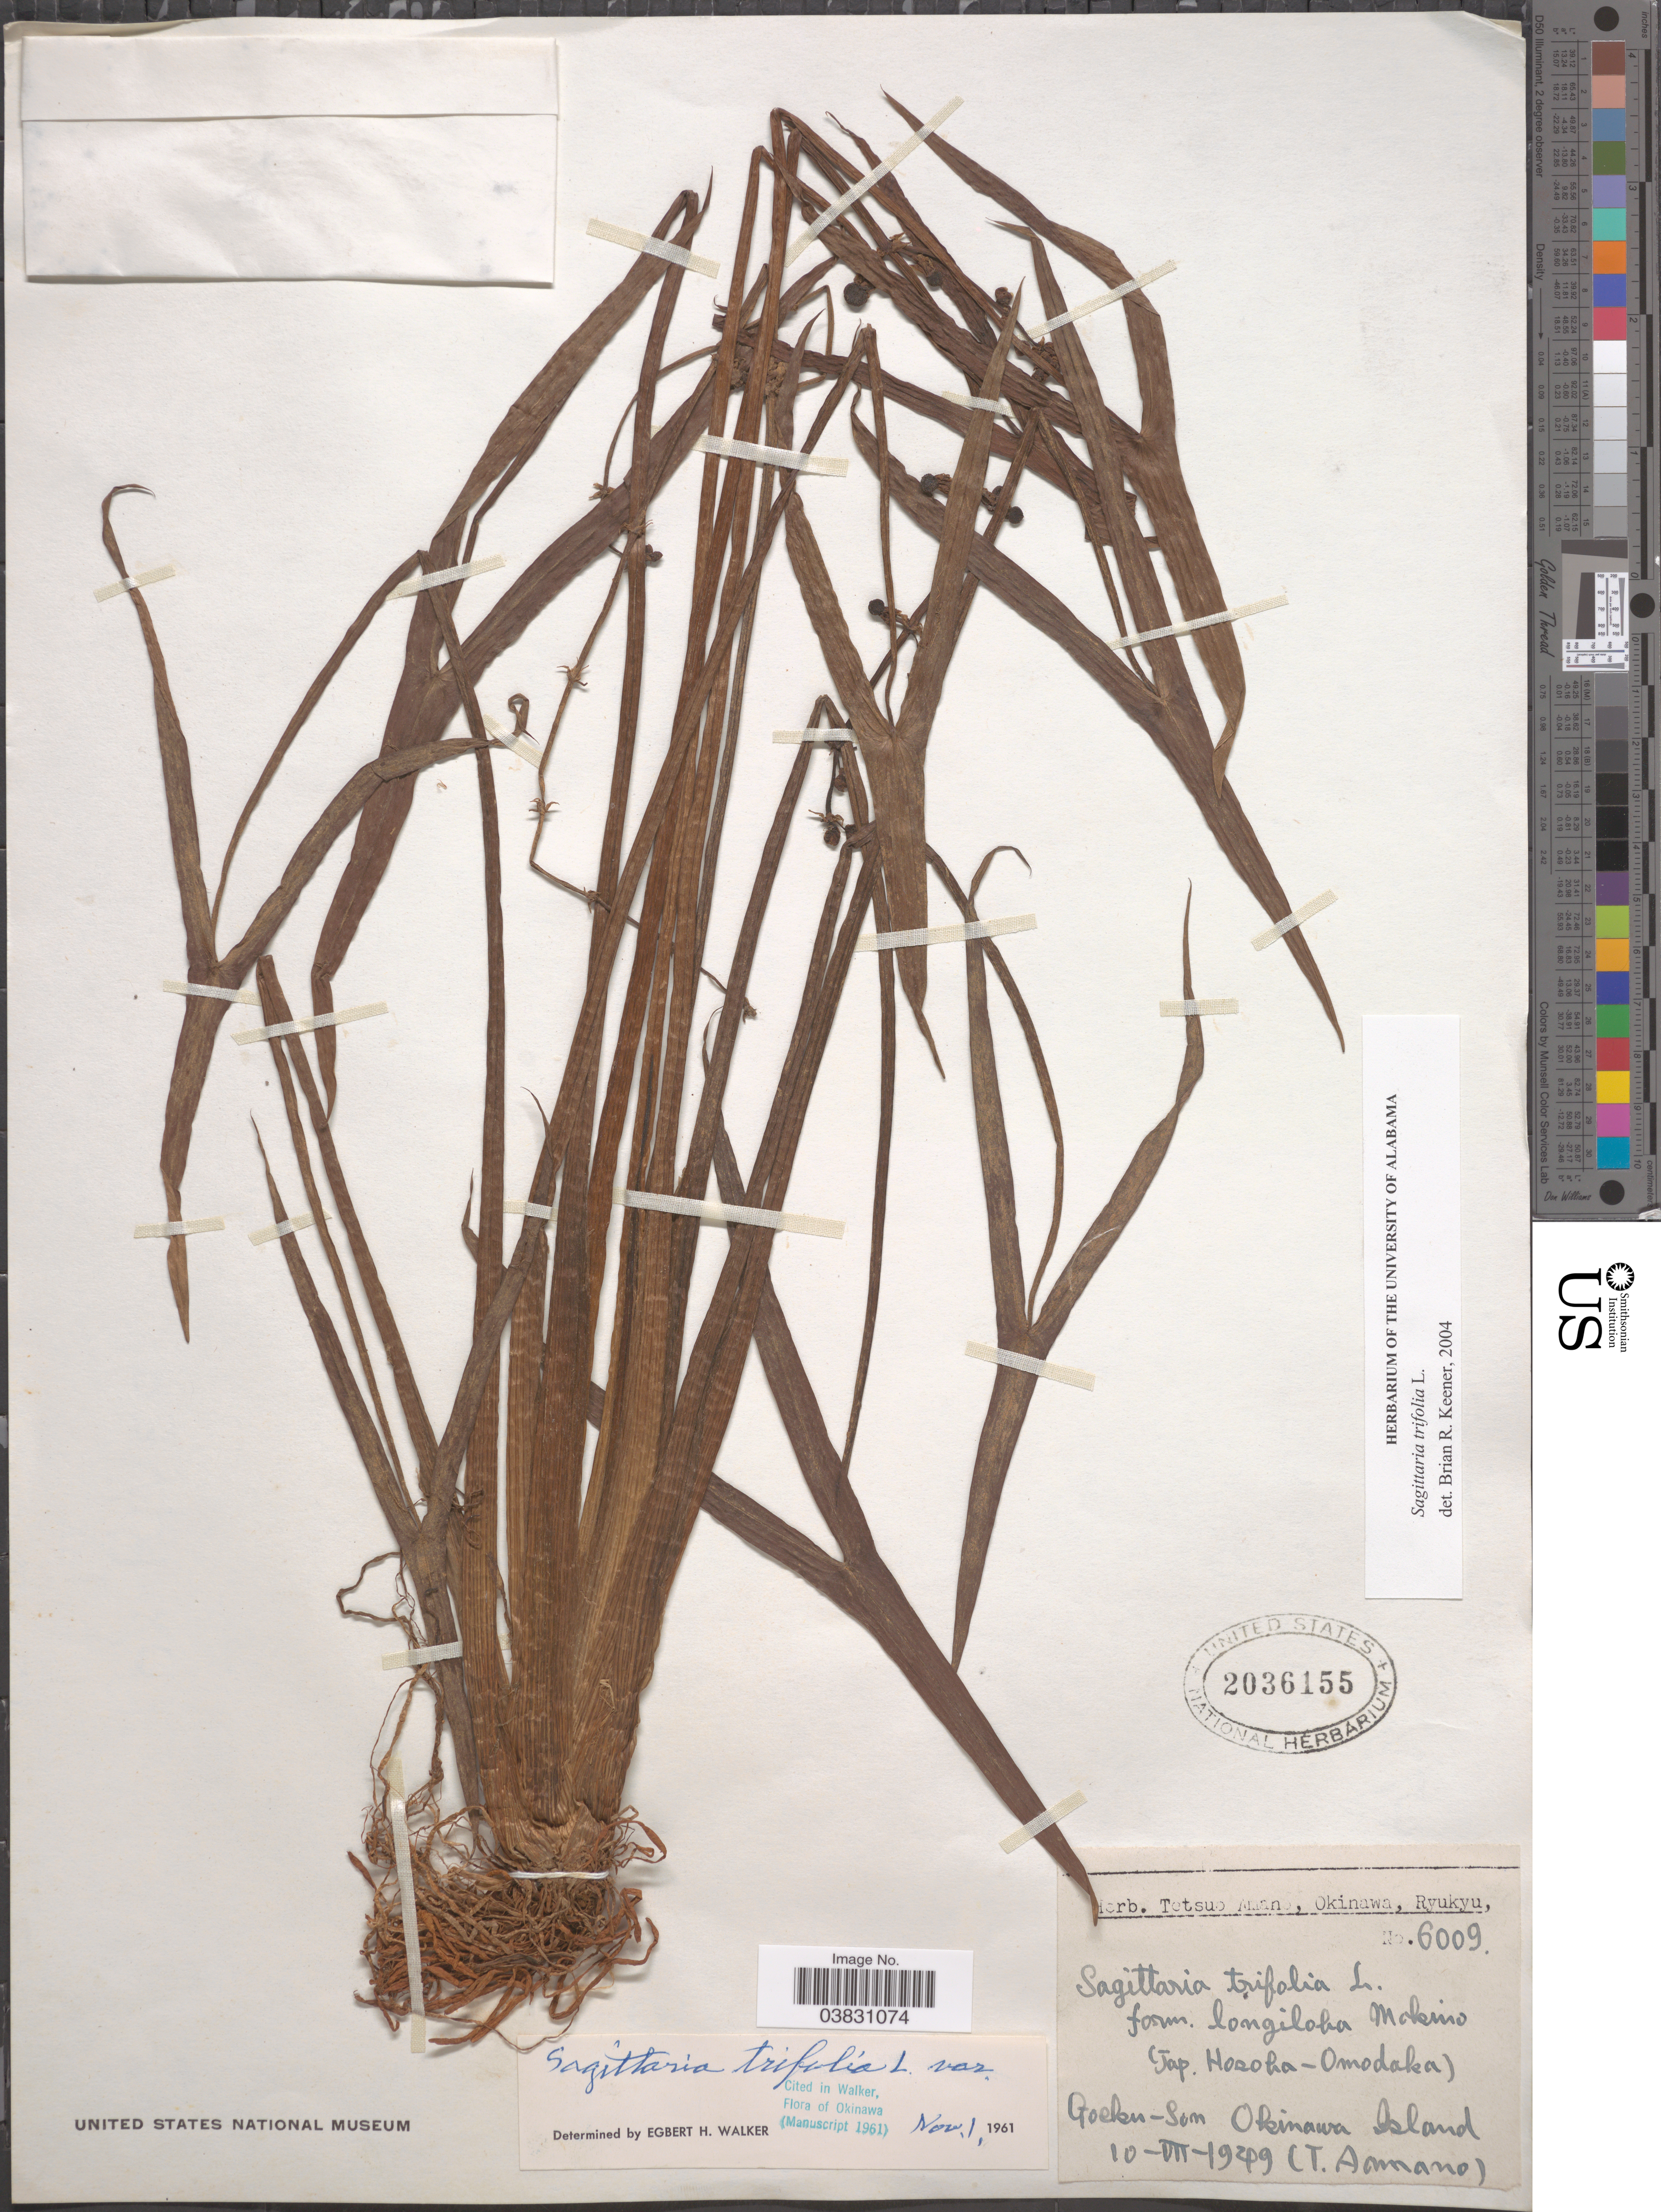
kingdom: Plantae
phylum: Tracheophyta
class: Liliopsida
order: Alismatales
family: Alismataceae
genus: Sagittaria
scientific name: Sagittaria trifolia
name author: L.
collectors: T. Amano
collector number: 6009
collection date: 1949-07-10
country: Japan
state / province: Okinawa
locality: Goeku-Son, Okinawa Island.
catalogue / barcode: US 2036155